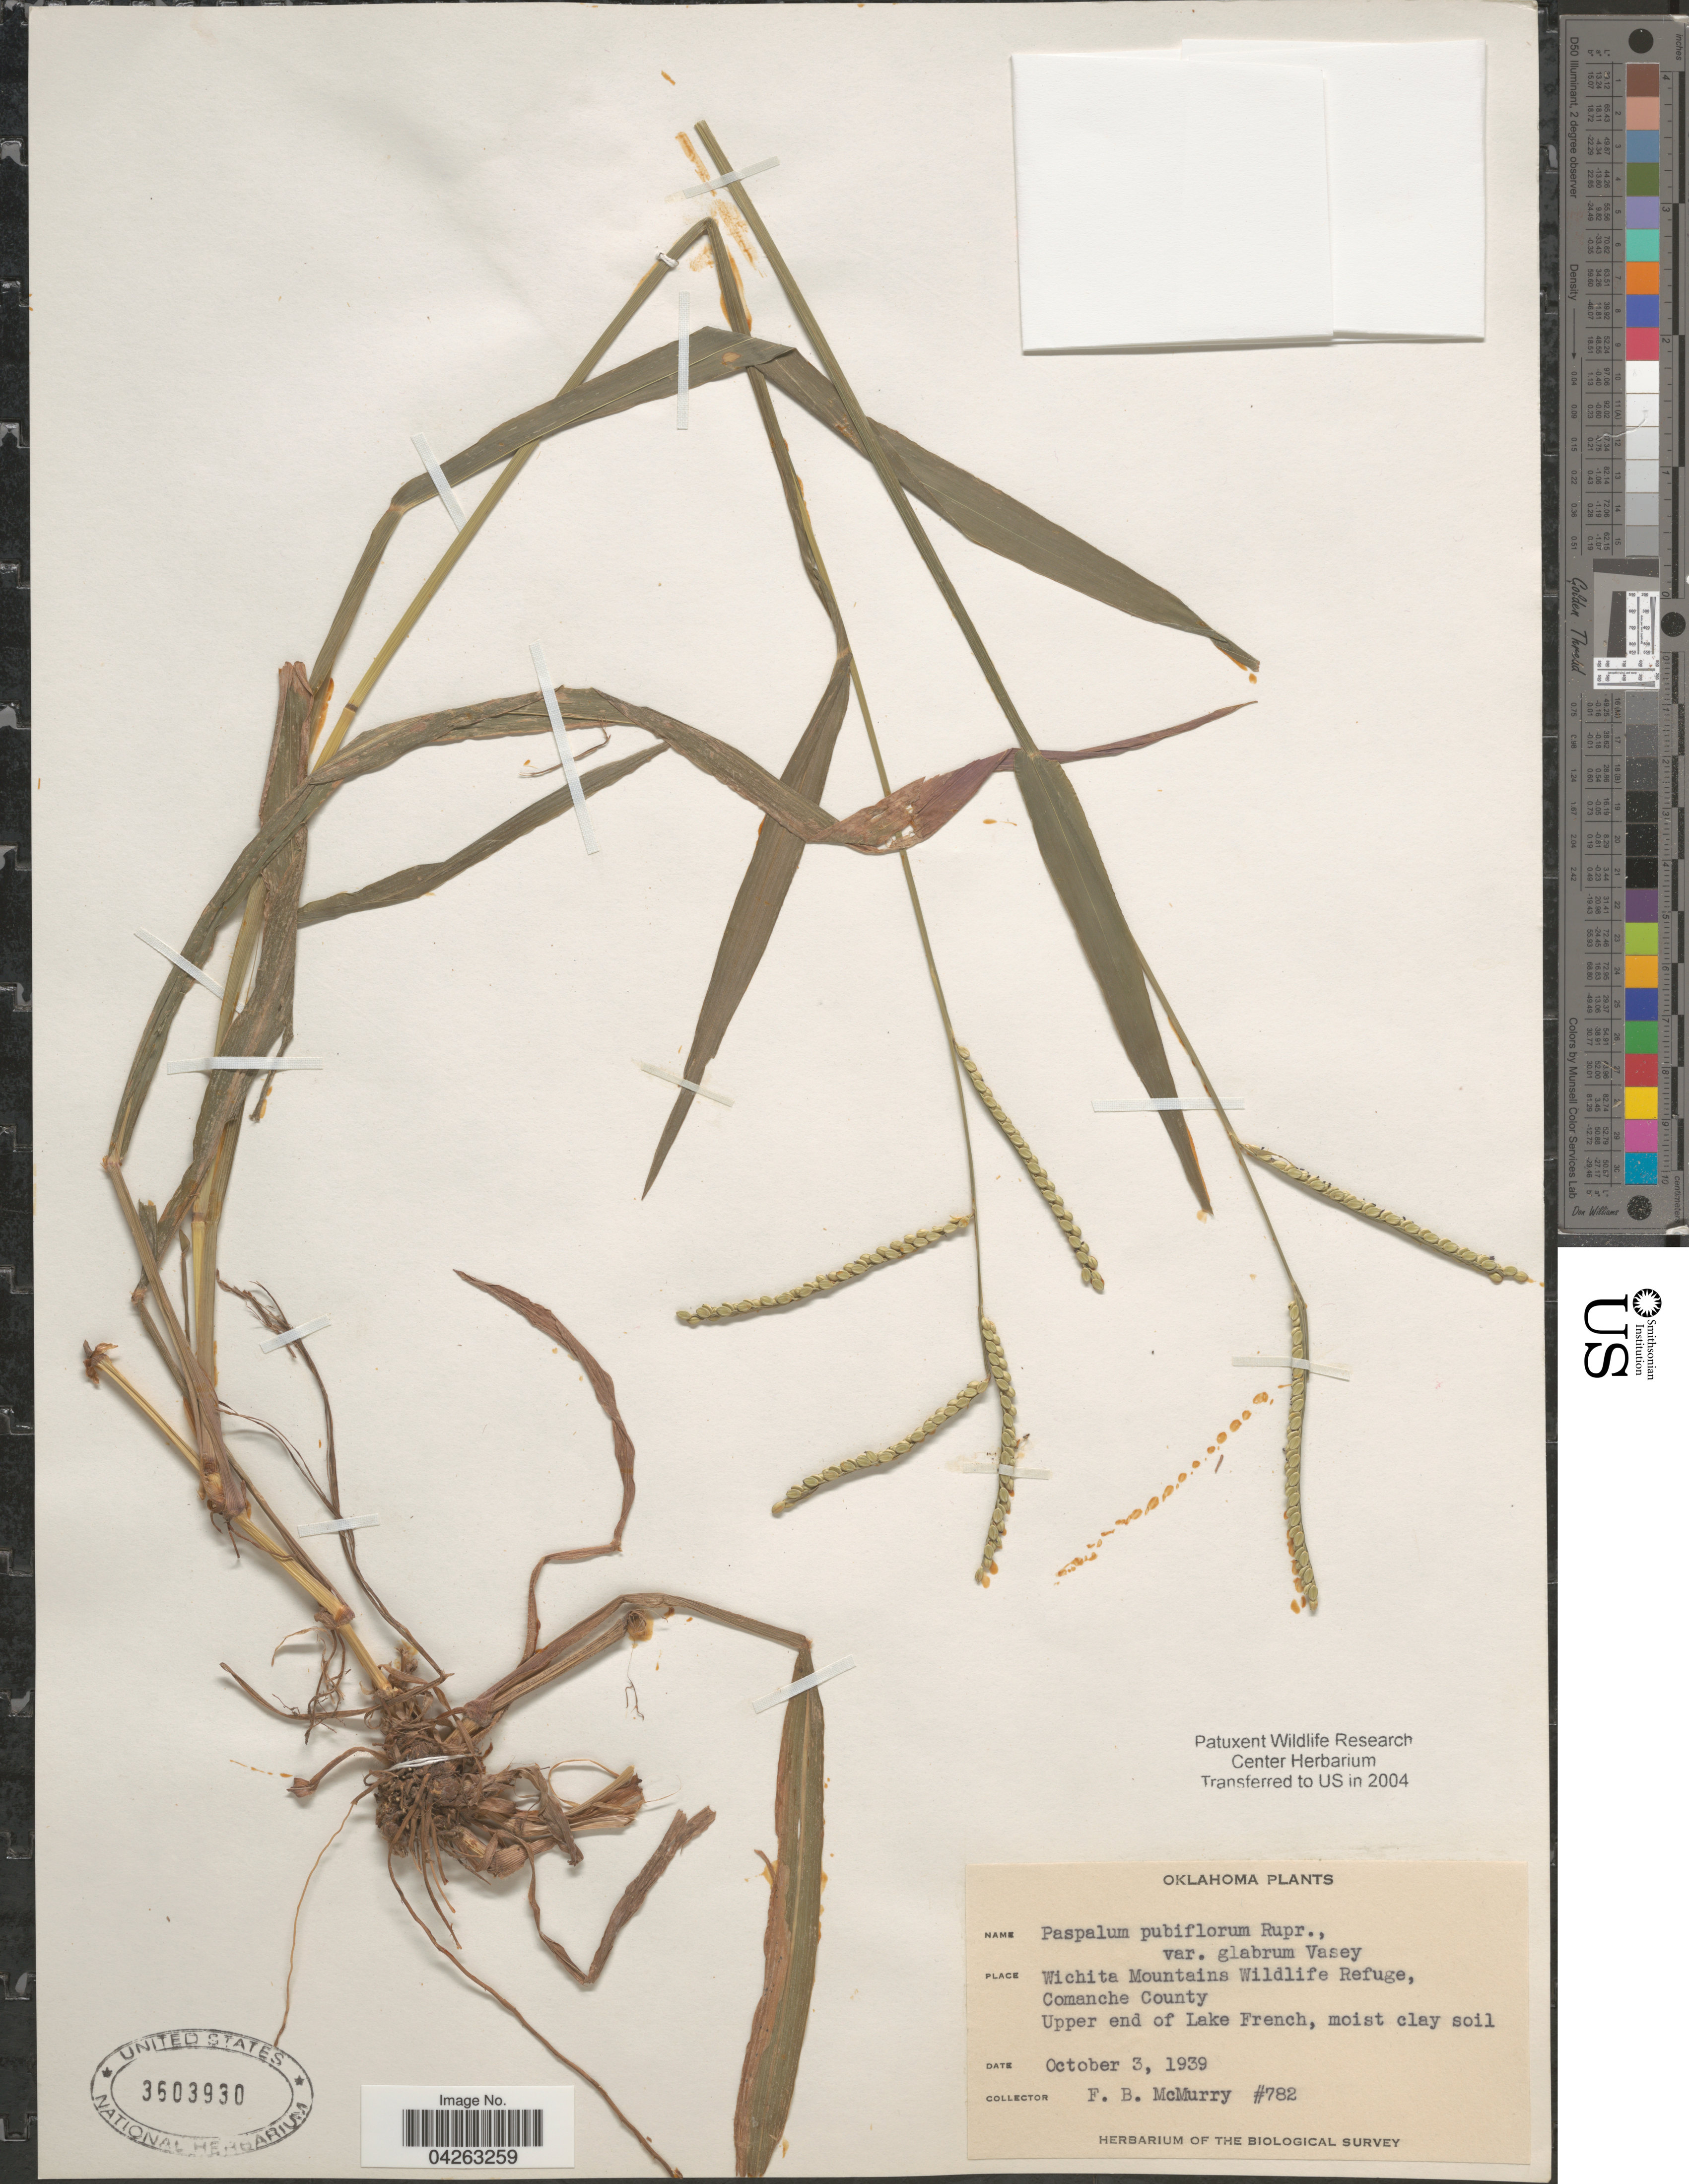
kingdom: Plantae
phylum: Tracheophyta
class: Liliopsida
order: Poales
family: Poaceae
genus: Paspalum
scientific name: Paspalum pubiflorum var. glabrum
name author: Vasey ex Scribn.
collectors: F. B. McMurry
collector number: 782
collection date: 1939-10-03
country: United States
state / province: Oklahoma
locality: Wichita Mountains Wildlife Refuge, Comanche County. Upper end of Lake French. The Biological Survey.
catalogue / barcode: US 3603930